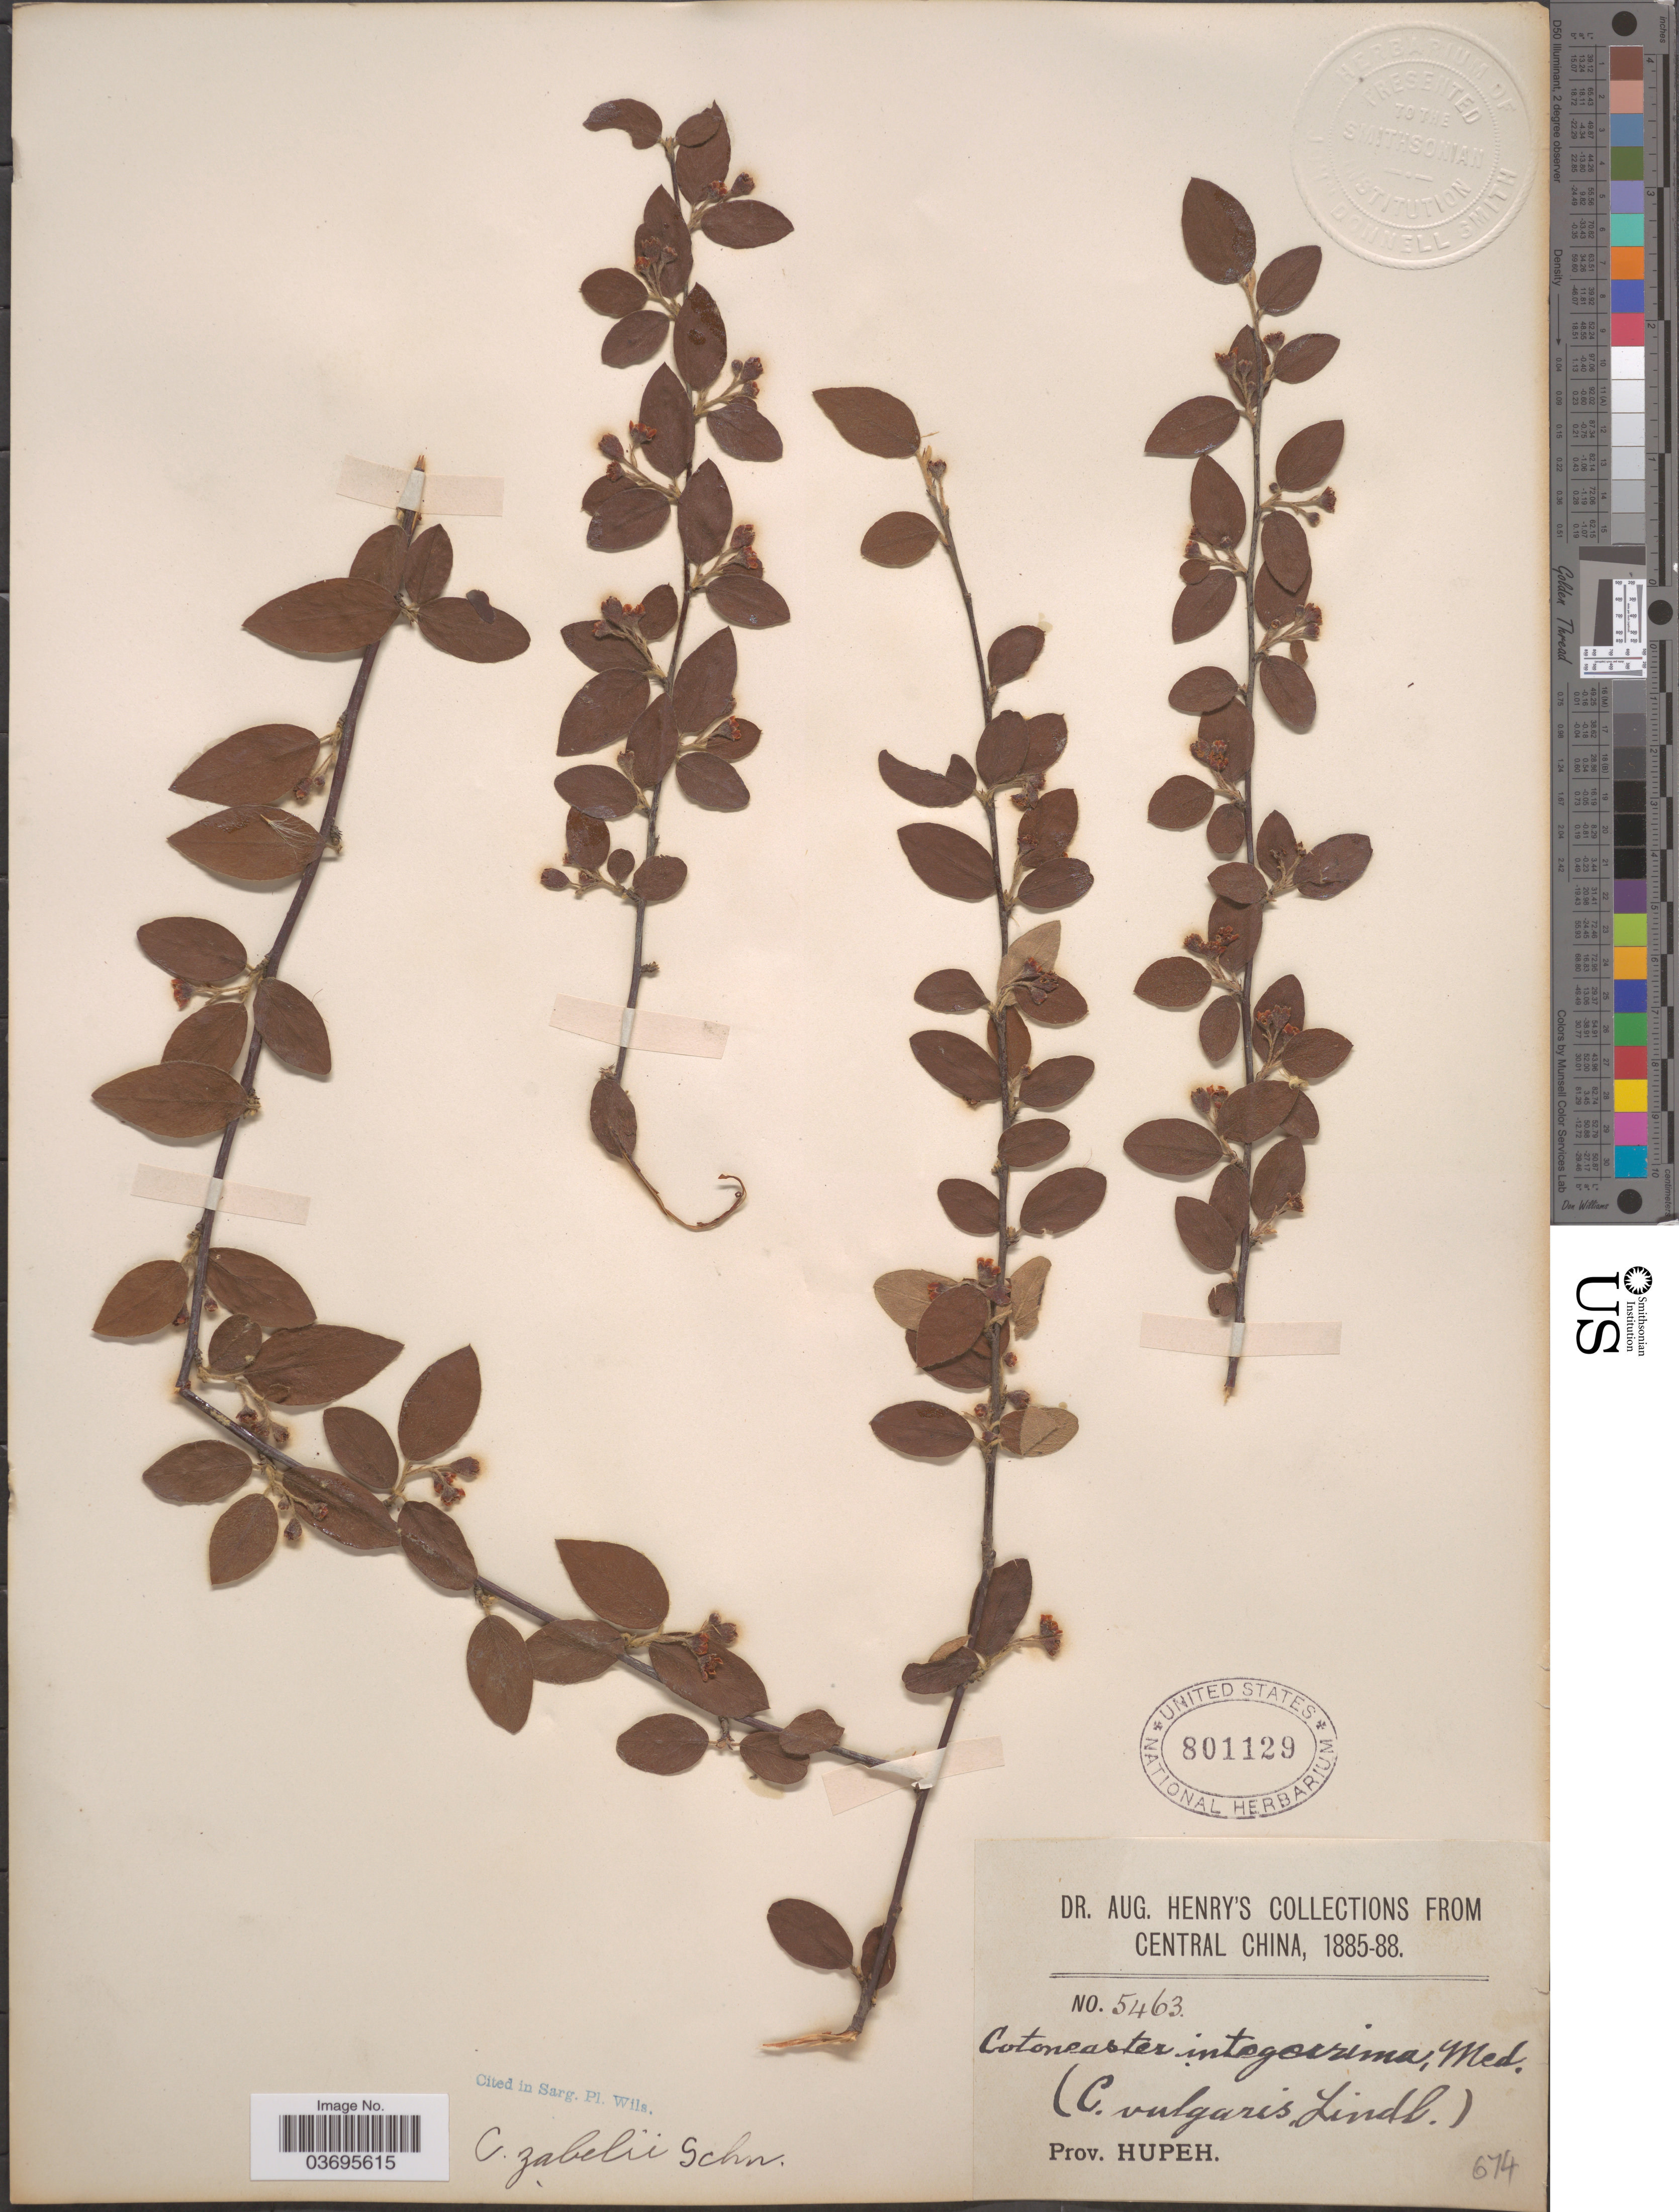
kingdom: Plantae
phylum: Tracheophyta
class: Magnoliopsida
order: Rosales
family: Rosaceae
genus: Cotoneaster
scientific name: Cotoneaster zabelii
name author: C.K. Schneid.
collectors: A. Henry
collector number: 5463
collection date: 1885/1888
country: China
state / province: Hubei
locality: Central China. Prov. Hupeh.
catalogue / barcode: US 801129